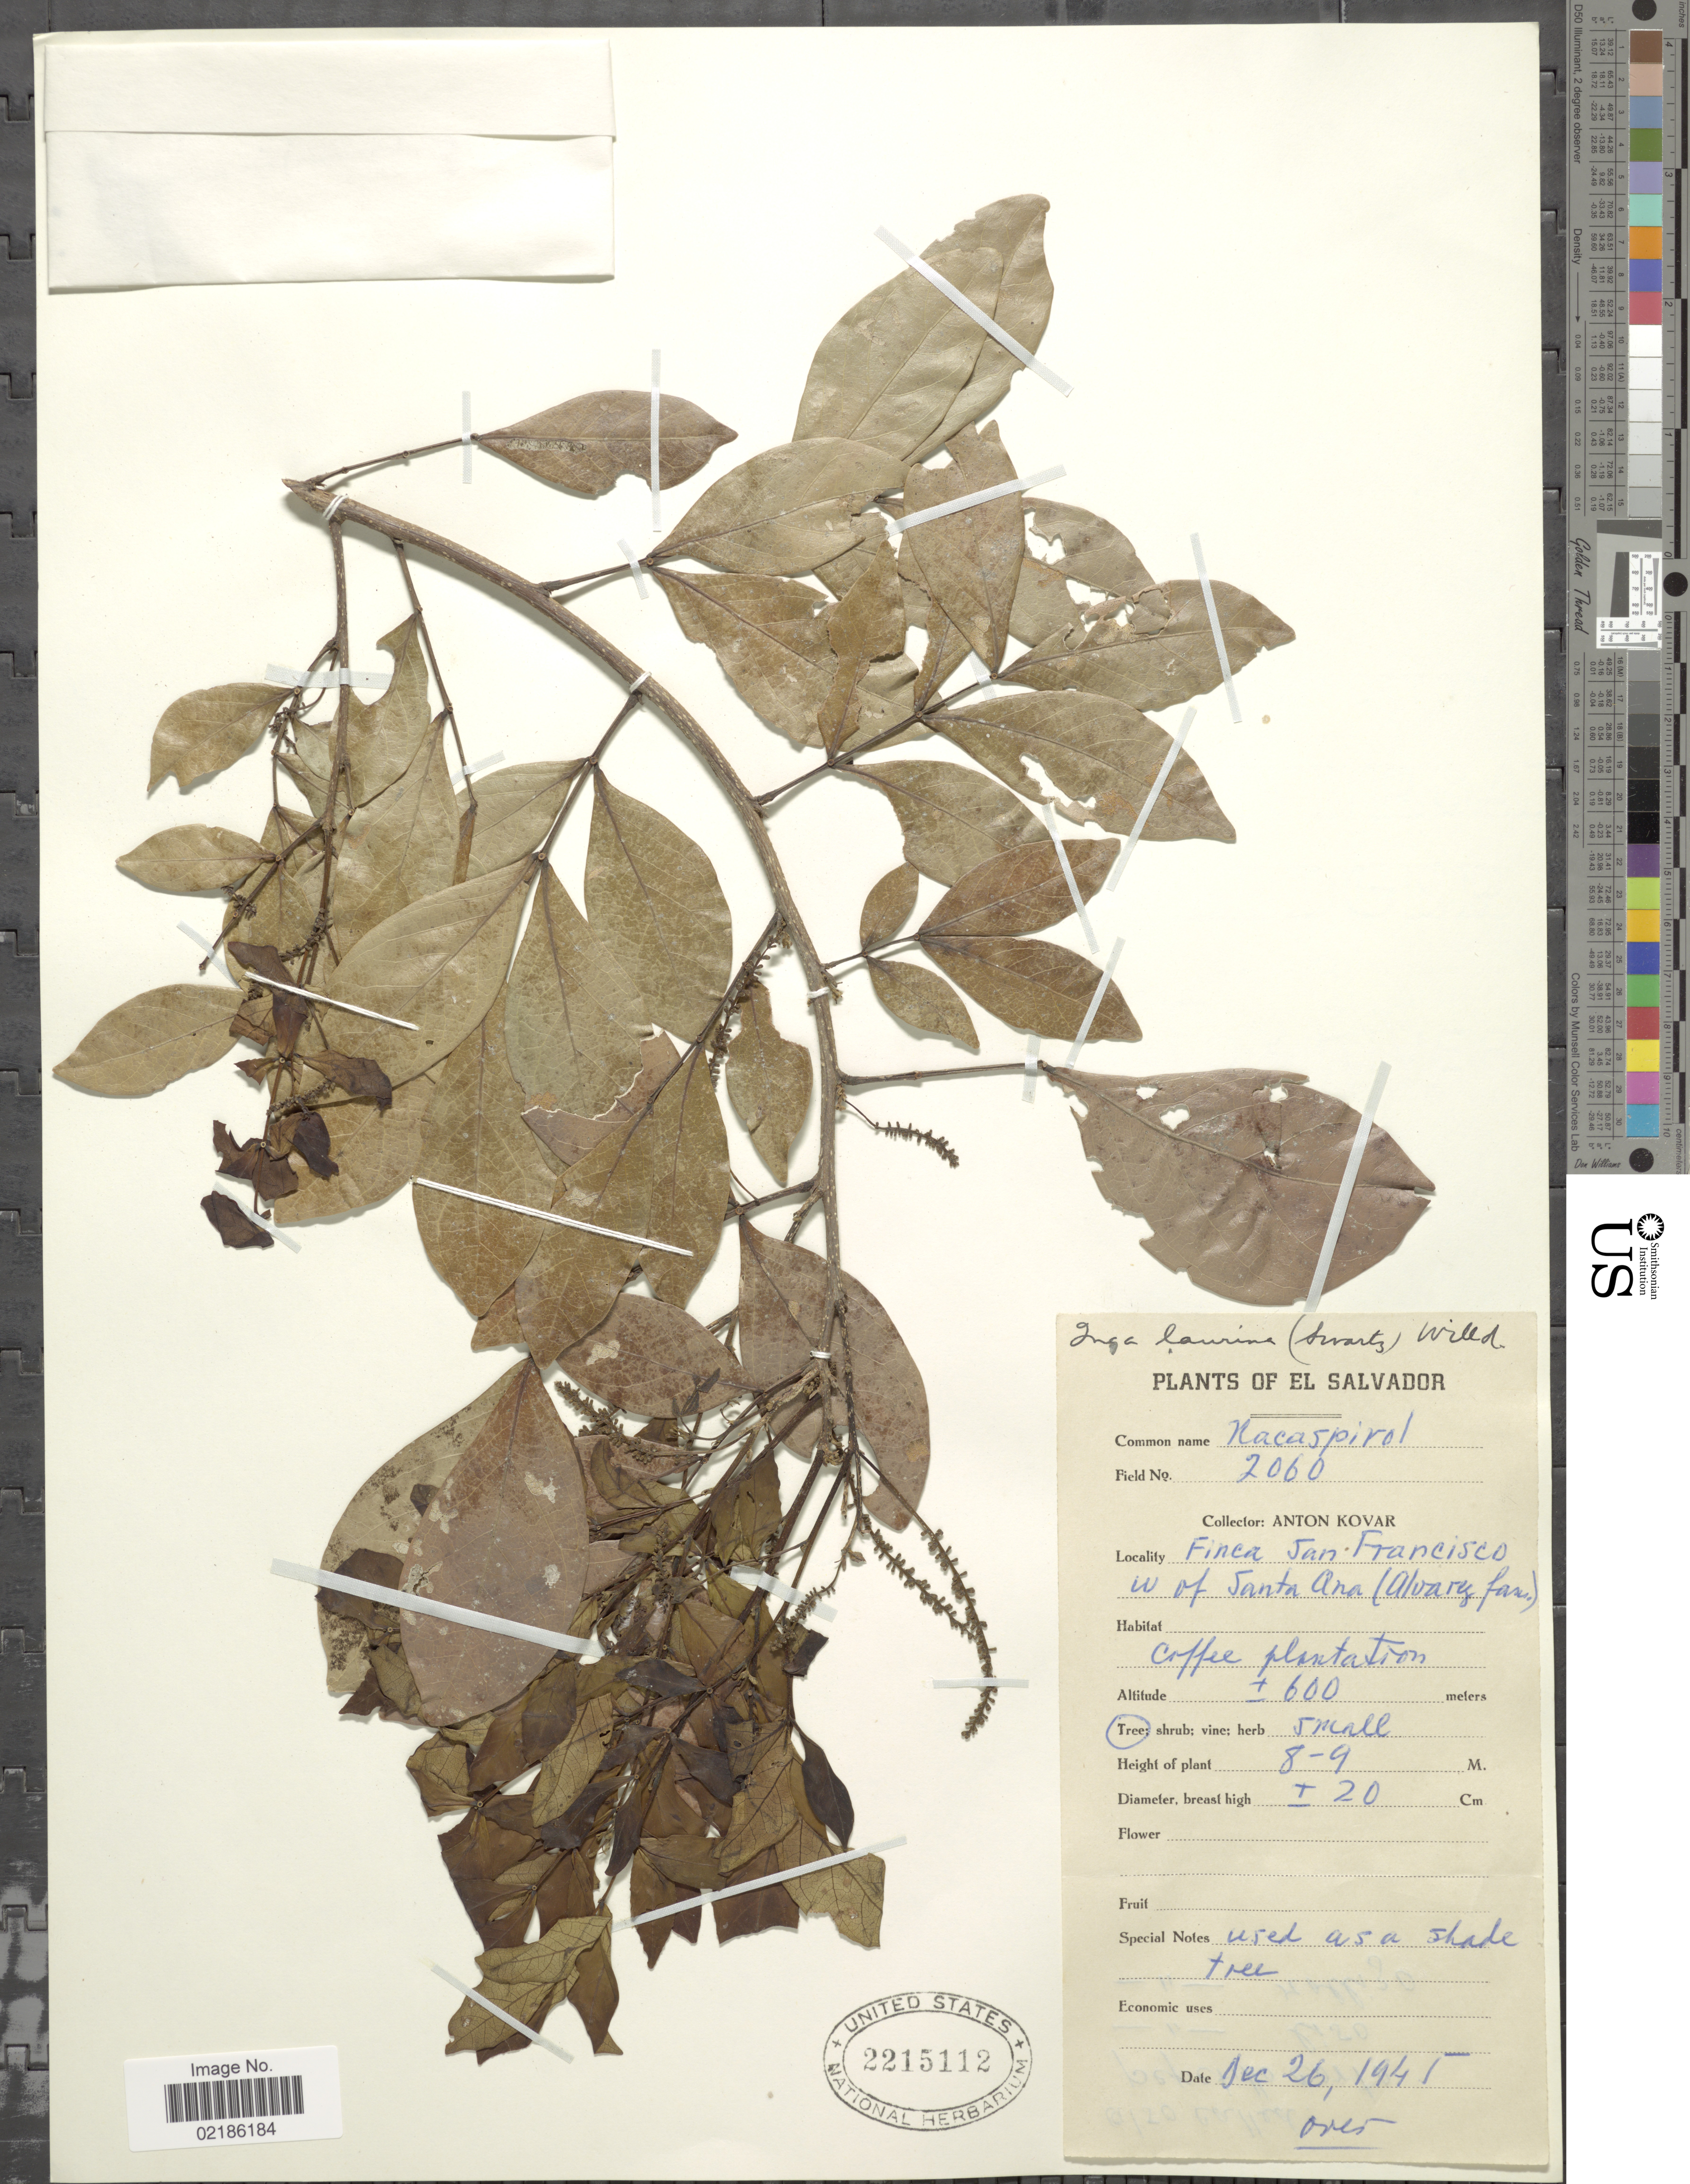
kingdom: Plantae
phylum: Tracheophyta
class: Magnoliopsida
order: Fabales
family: Fabaceae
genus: Inga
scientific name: Inga laurina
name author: (Sw.) Willd.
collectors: A. Kovar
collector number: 7060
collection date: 1945-12-26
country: El Salvador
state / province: Santa Ana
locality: Finca San Francisco W of Santa Ana ( Alvarez farm )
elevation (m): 600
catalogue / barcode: US 2215112